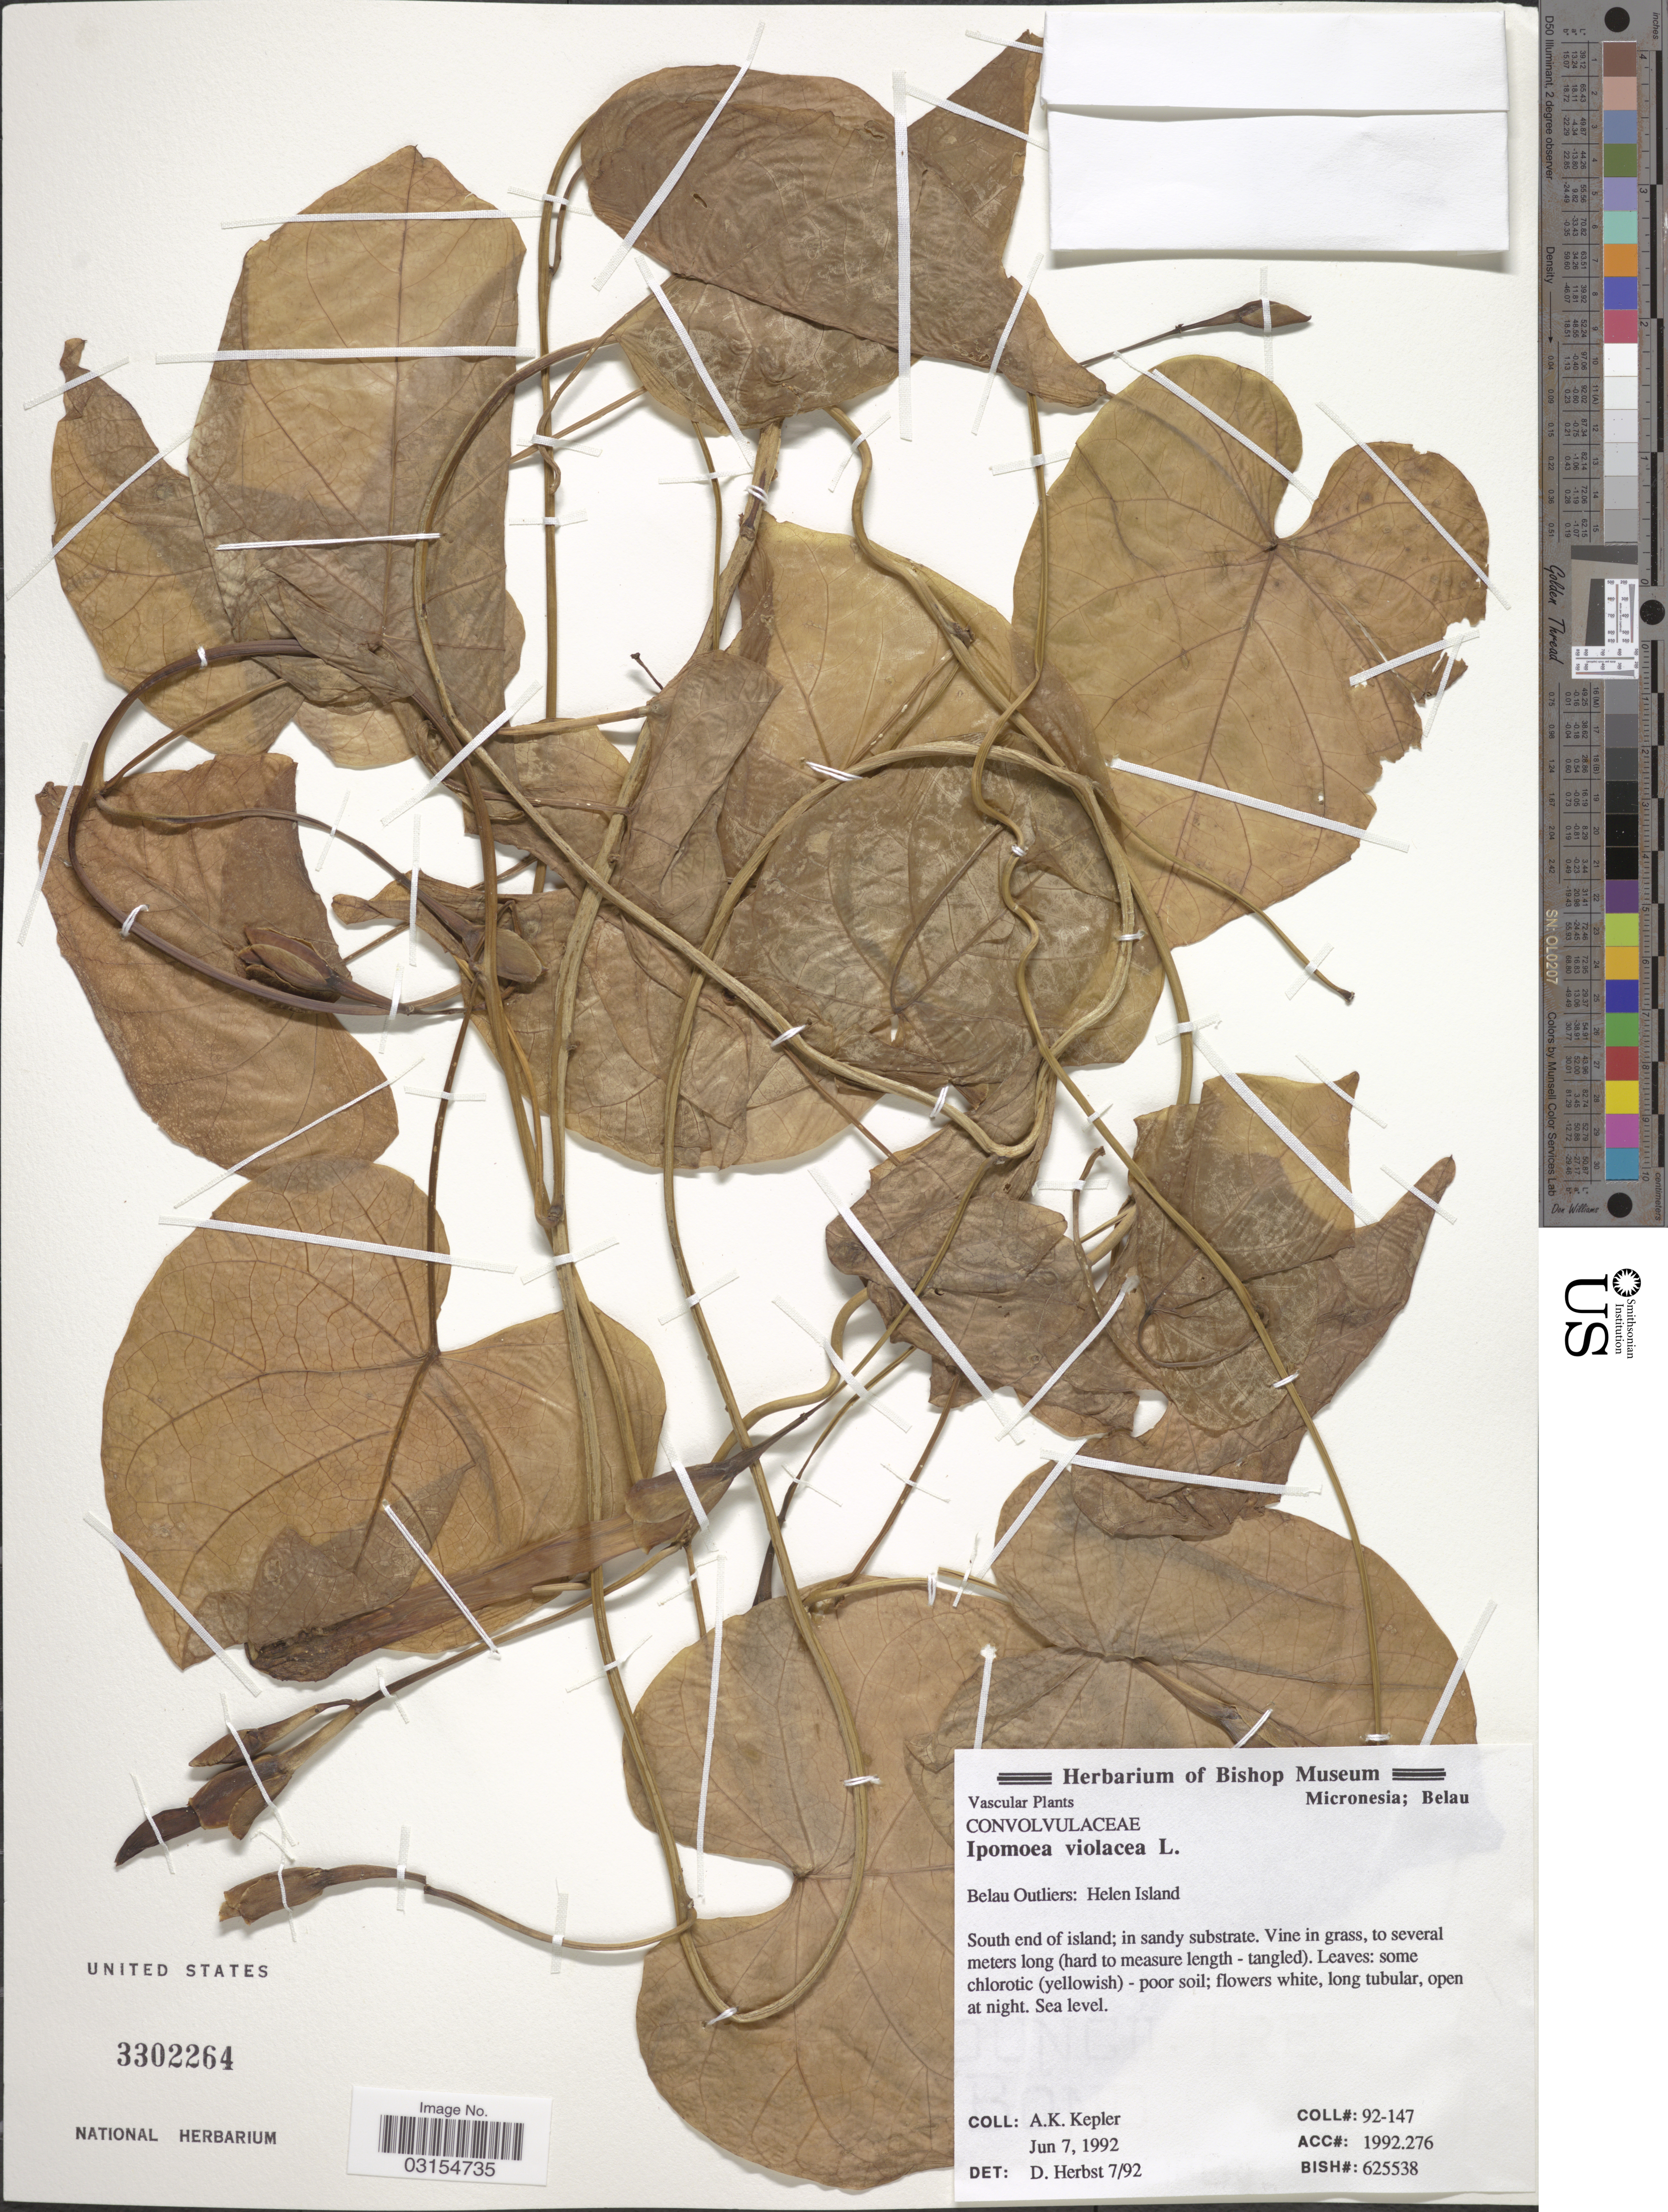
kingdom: Plantae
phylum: Tracheophyta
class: Magnoliopsida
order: Solanales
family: Convolvulaceae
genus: Ipomoea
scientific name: Ipomoea violacea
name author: L.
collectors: A. K. Kepler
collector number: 92-147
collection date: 1992-06-07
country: Palau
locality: Micronesia; Belau, South end of island.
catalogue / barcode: US 3302264